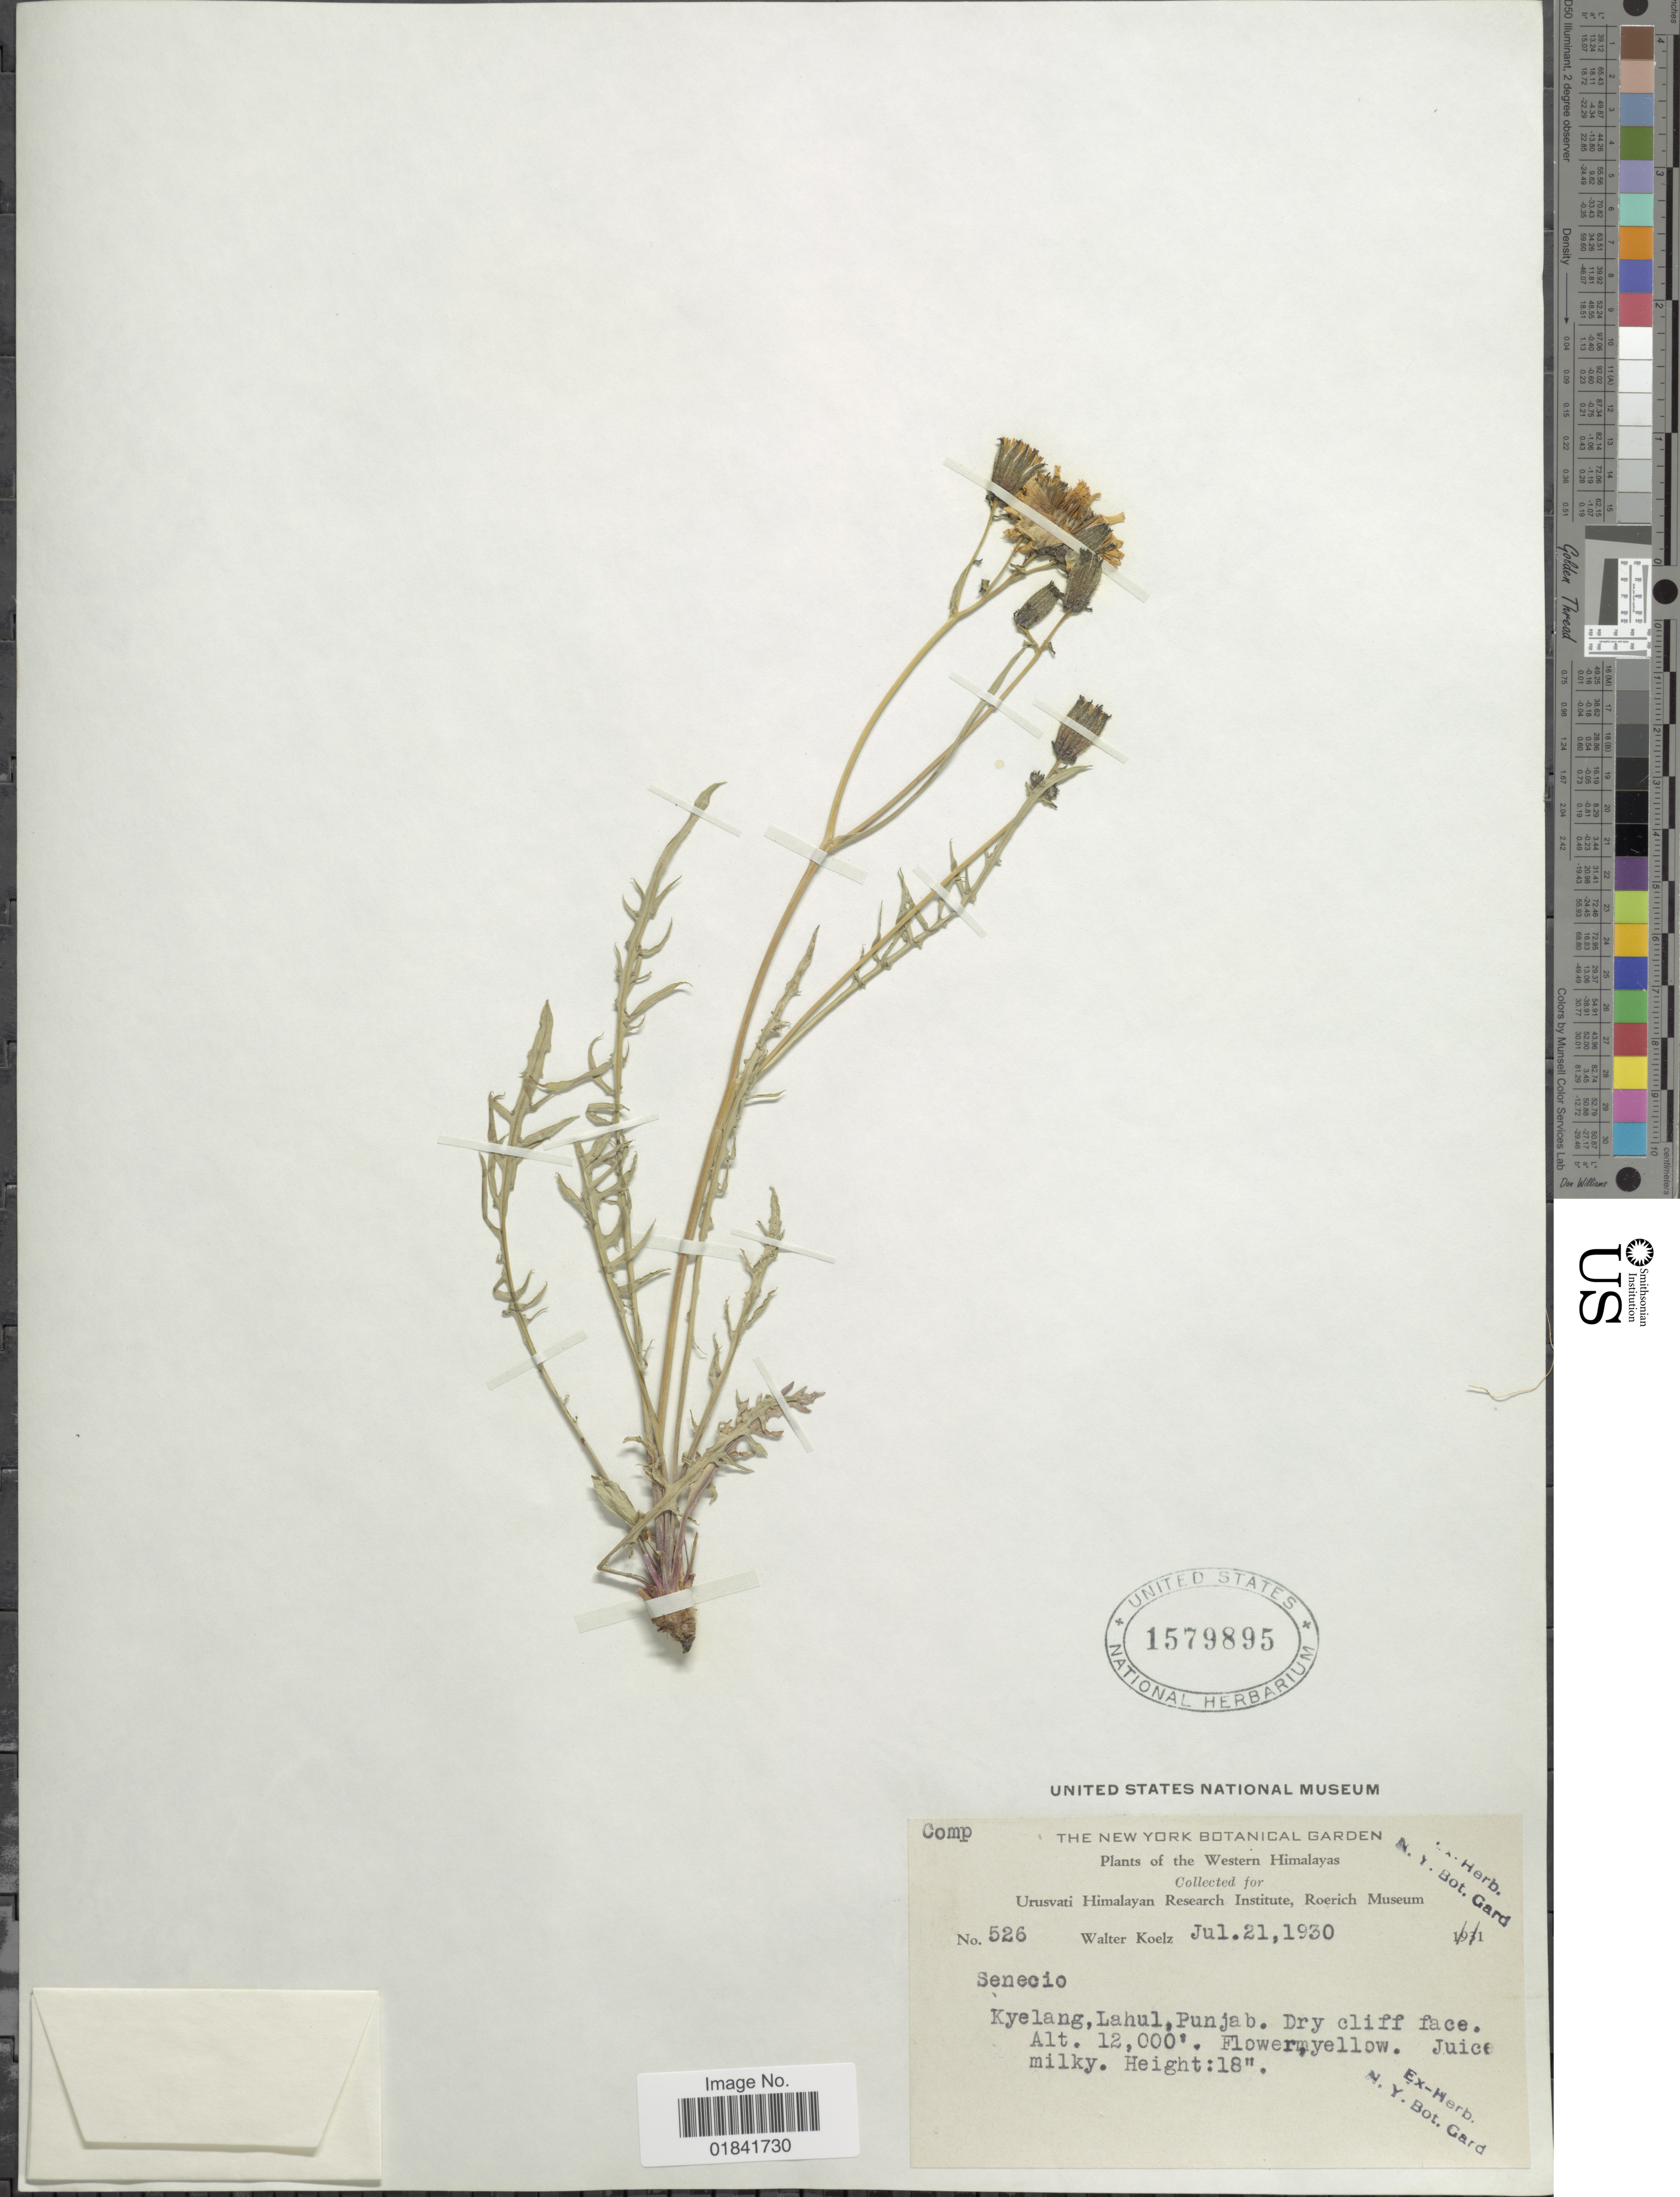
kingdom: Plantae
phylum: Tracheophyta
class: Magnoliopsida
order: Asterales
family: Asteraceae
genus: Senecio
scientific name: Senecio sp.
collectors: W. N. Koelz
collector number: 526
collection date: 1930-07-21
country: India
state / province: Punjab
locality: Western Himalayas, Kyelang, Lahul, Punjab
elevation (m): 3658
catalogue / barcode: US 1579895